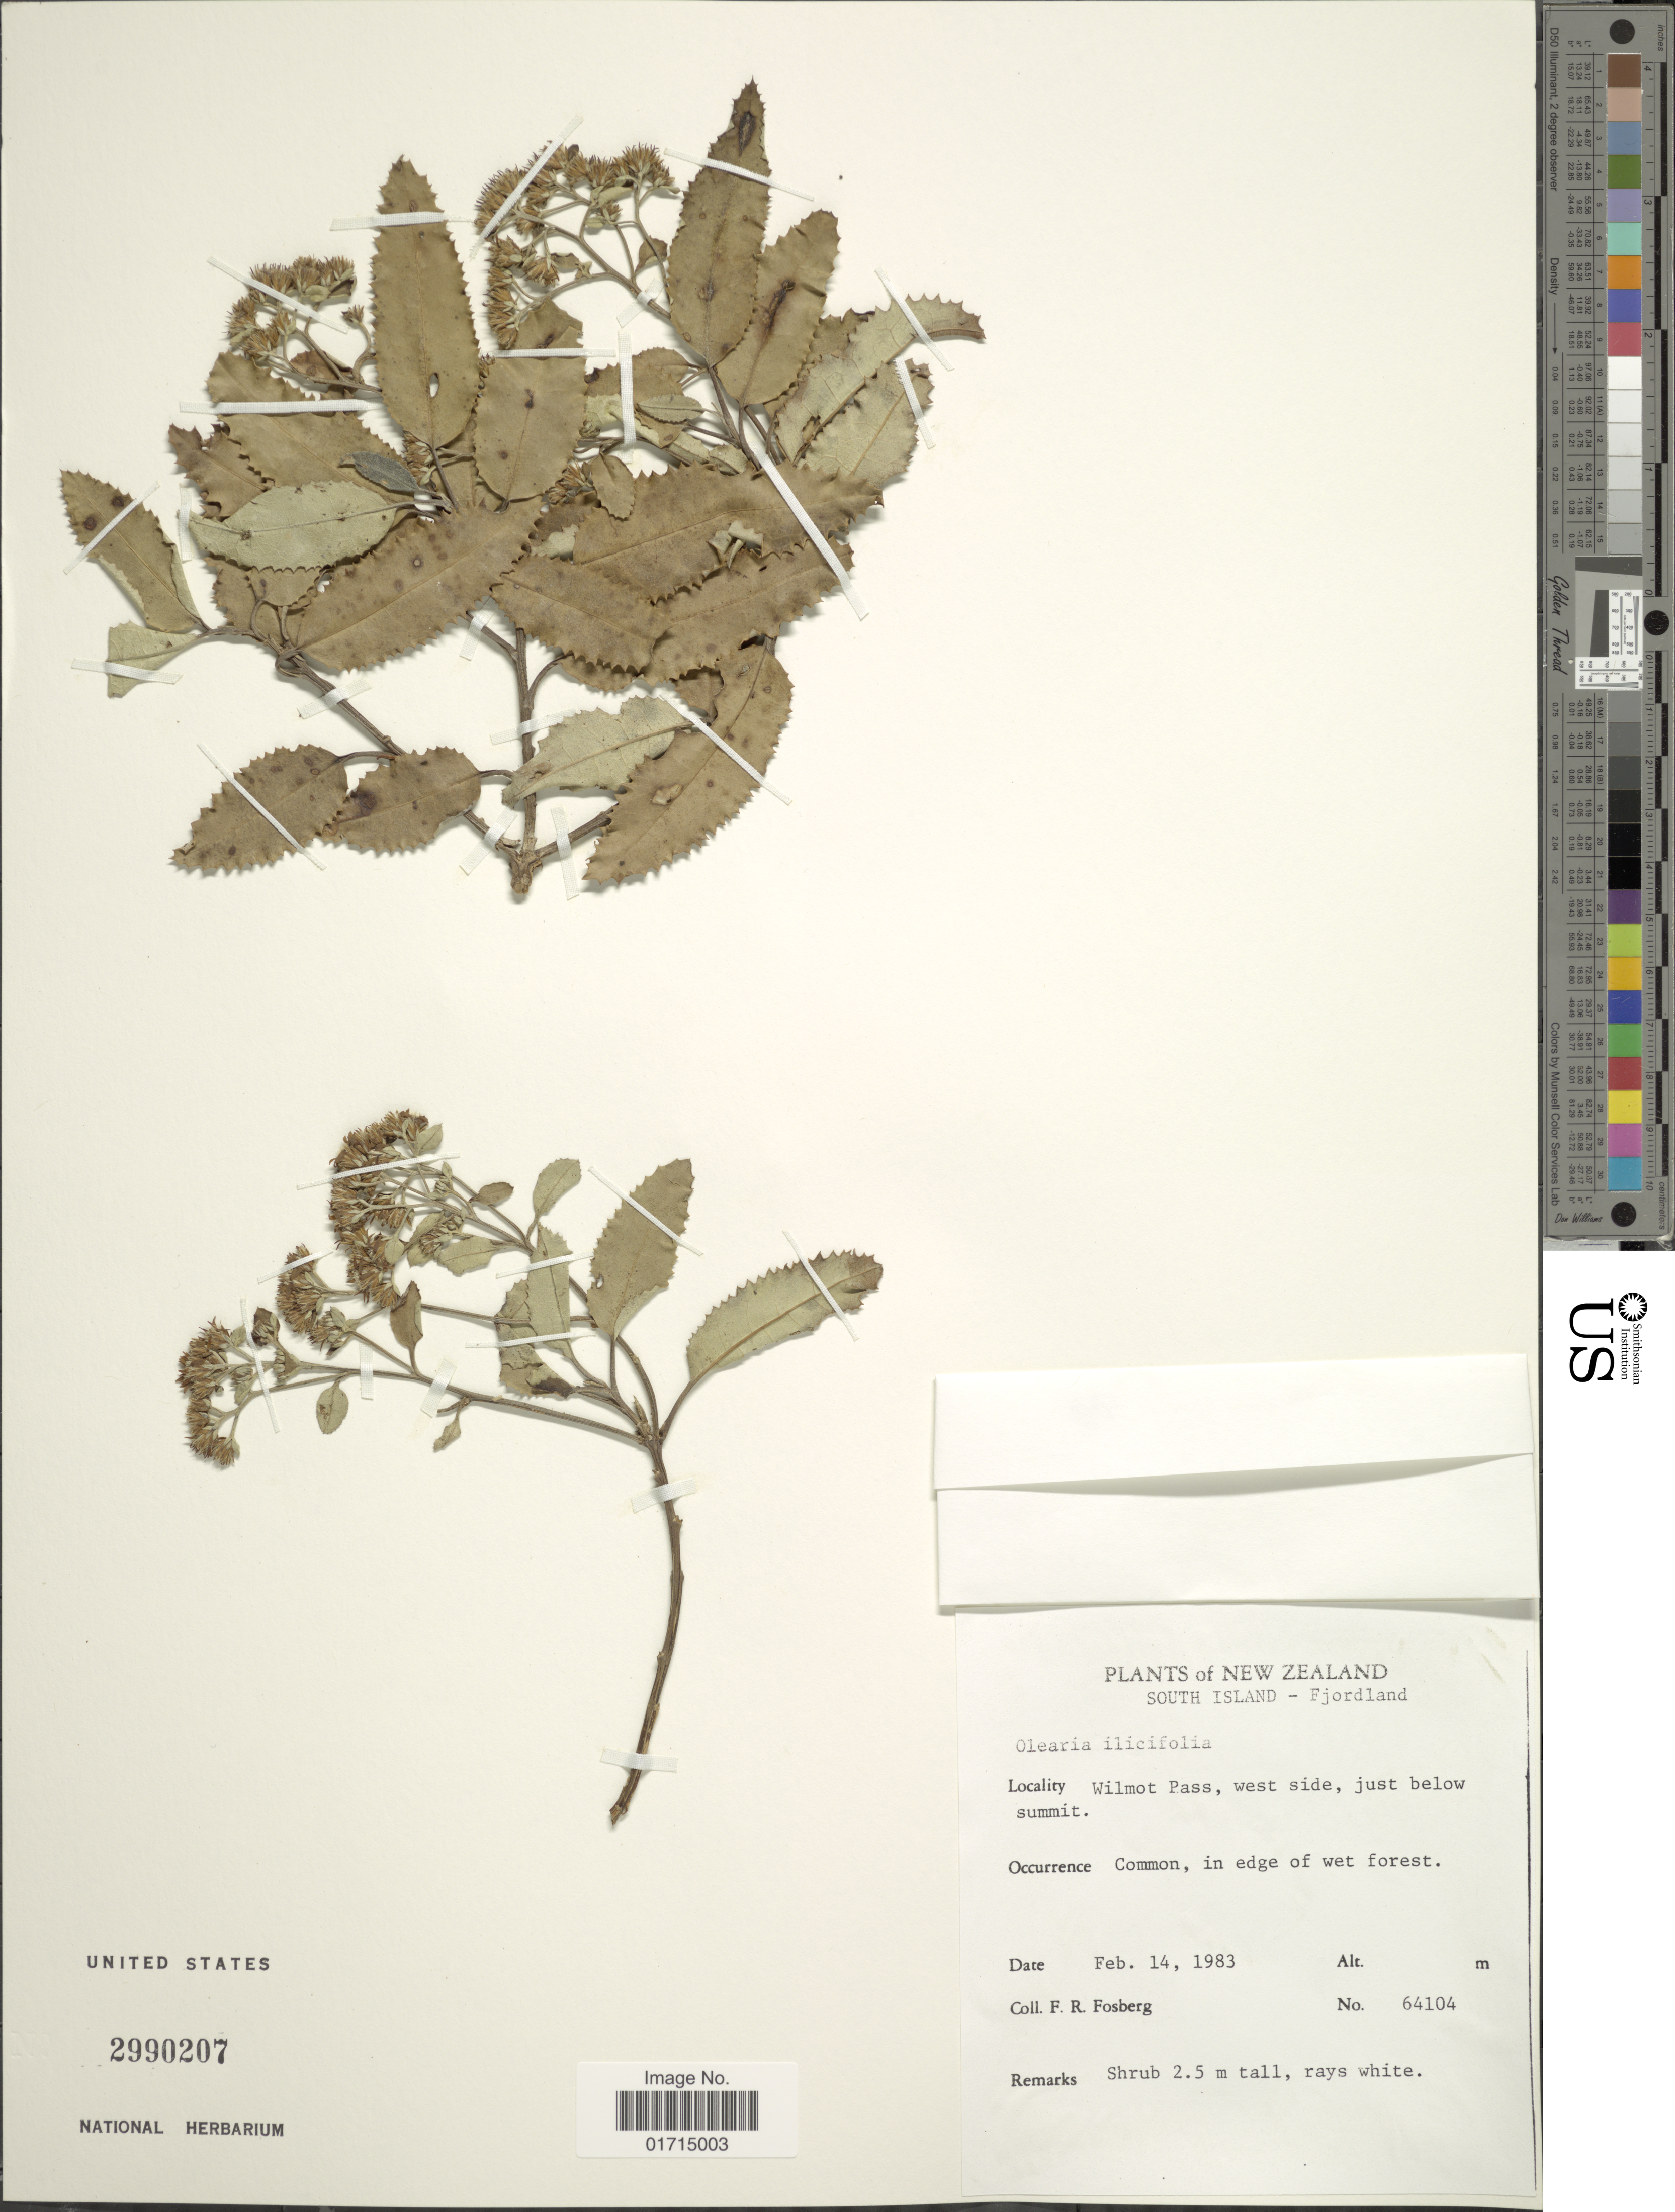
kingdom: Plantae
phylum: Tracheophyta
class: Magnoliopsida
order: Asterales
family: Asteraceae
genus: Olearia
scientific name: Olearia ilicifolia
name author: Hook. f.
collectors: F. R. Fosberg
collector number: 64104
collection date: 1983-02-14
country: New Zealand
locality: New Zealand. South Island-Fjordland. Wilmot Pass, west side, just below summit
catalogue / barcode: US 2990207